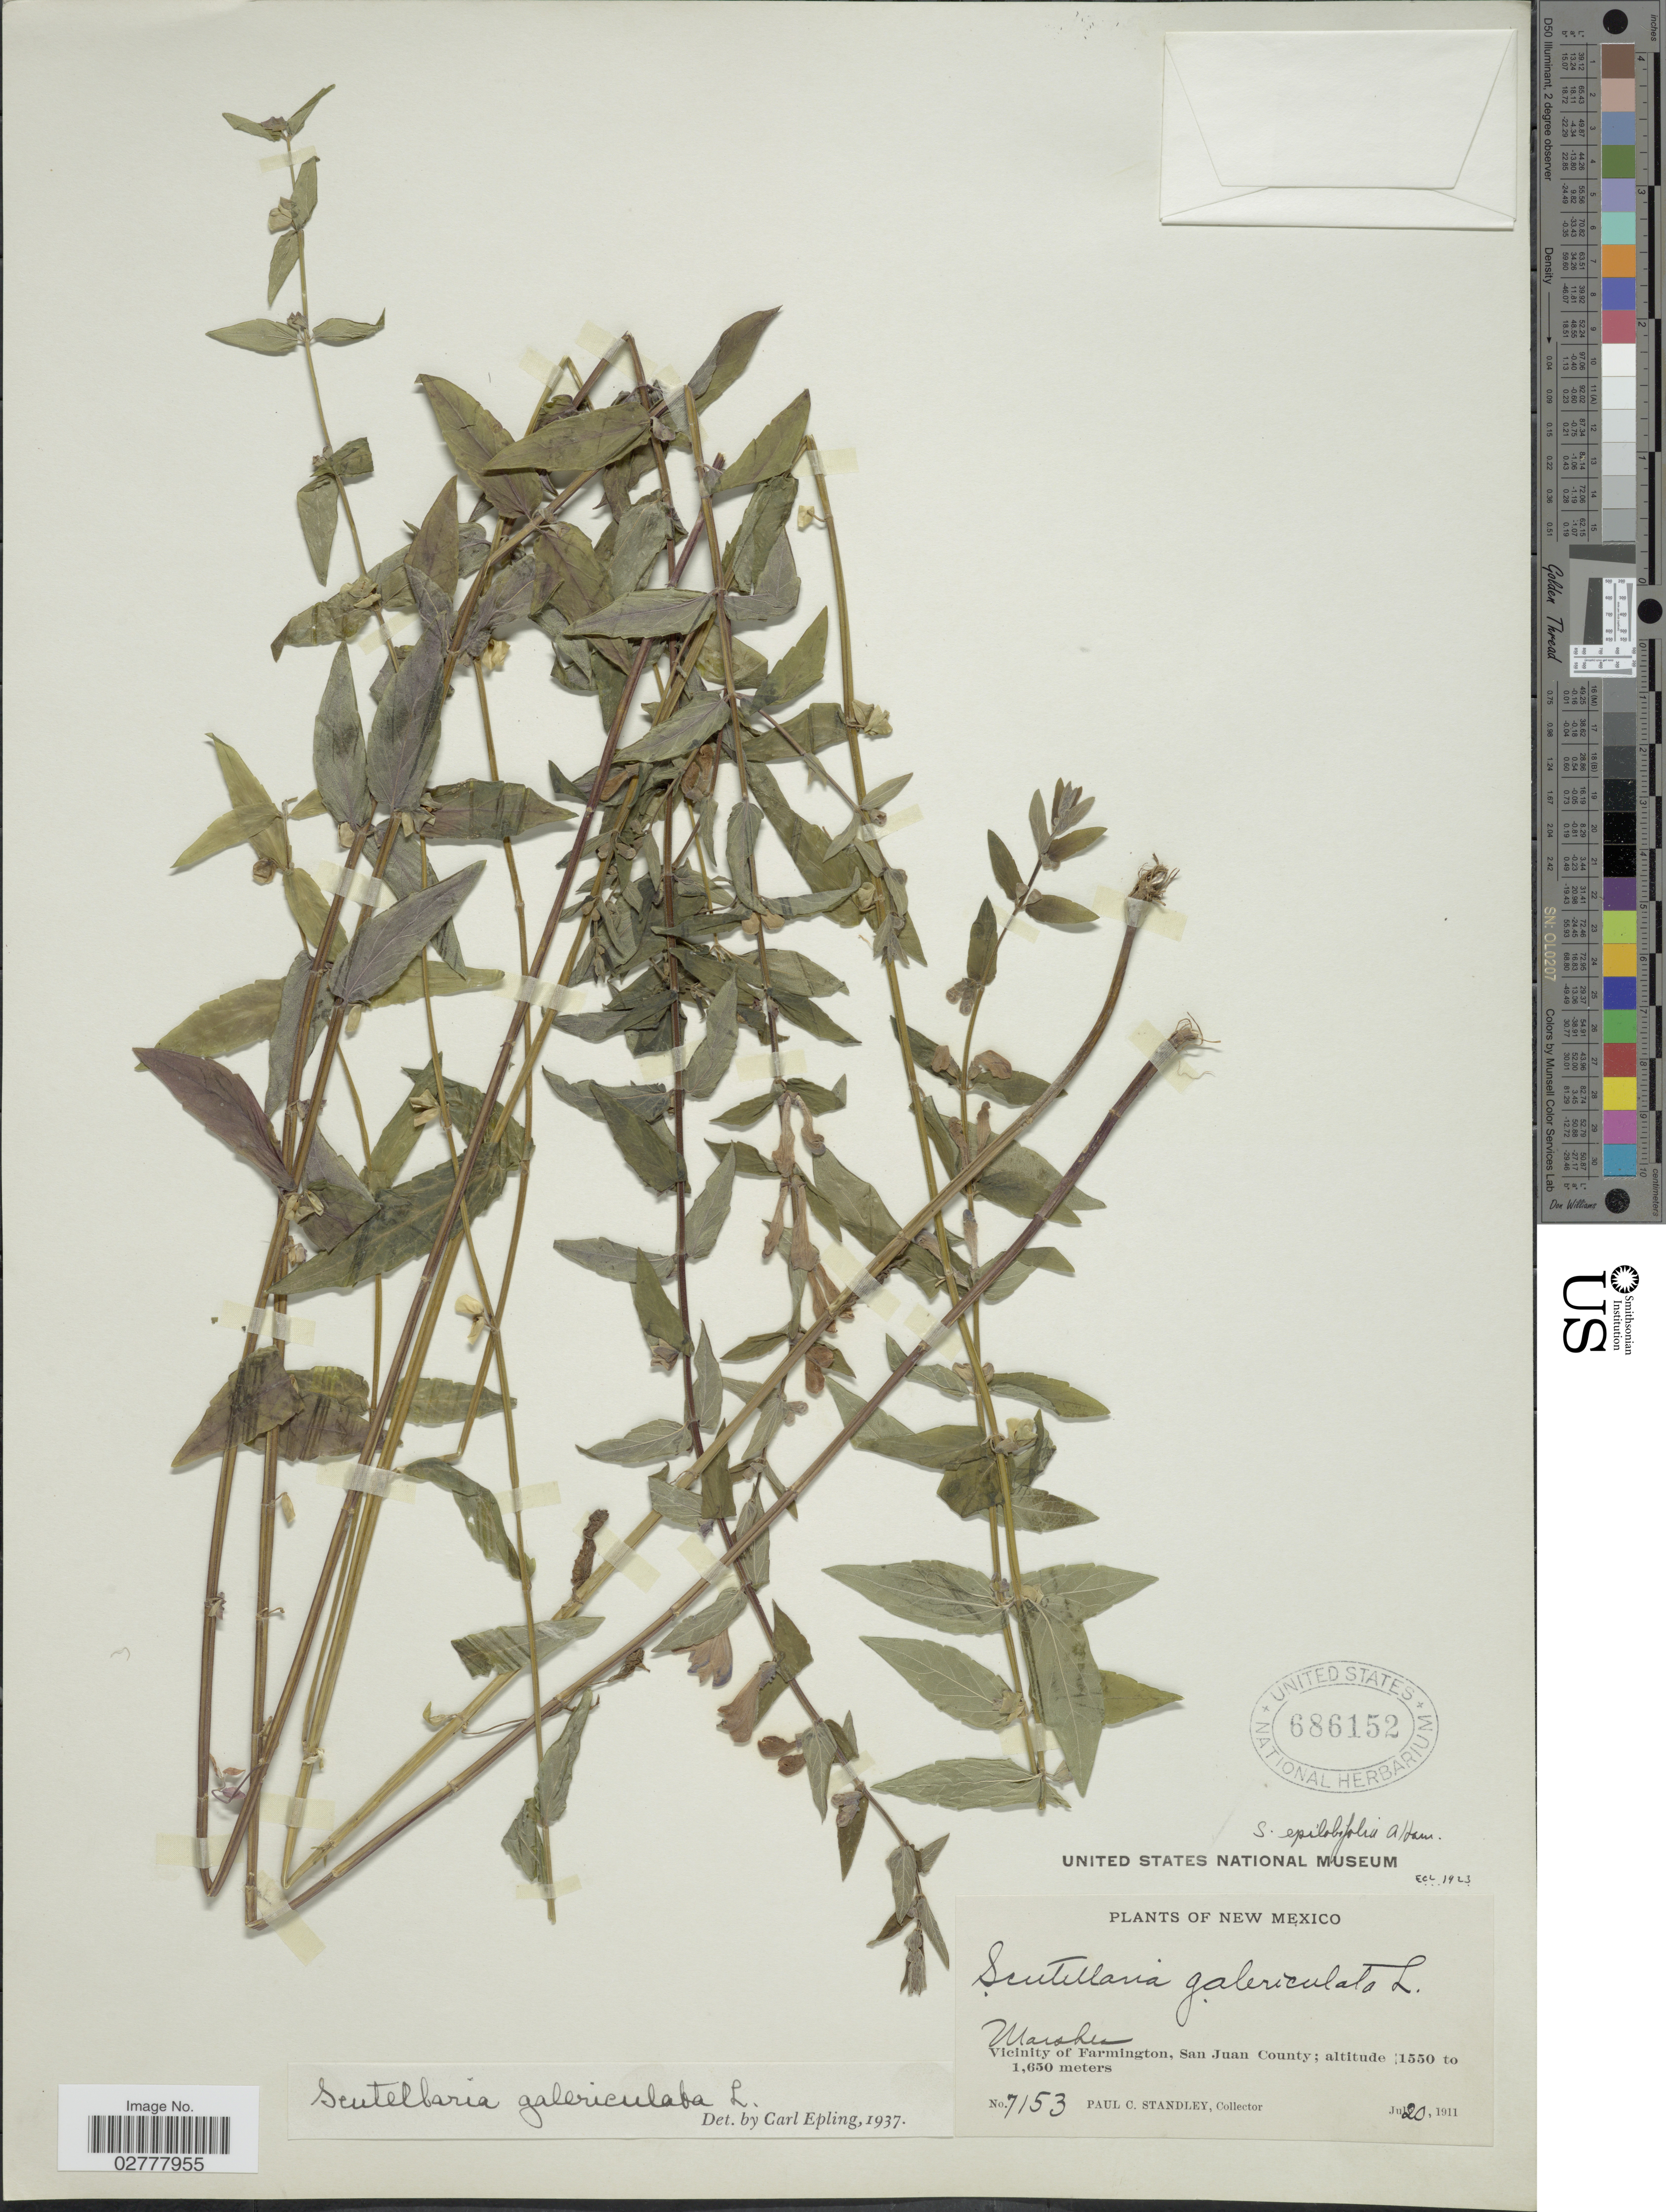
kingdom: Plantae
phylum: Tracheophyta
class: Magnoliopsida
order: Lamiales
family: Lamiaceae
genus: Scutellaria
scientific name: Scutellaria galericulata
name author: L.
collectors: P. C. Standley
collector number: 7153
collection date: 1911-07-20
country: United States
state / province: New Mexico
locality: Vicinity of Farmington, San Juan County.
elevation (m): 1550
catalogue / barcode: US 686152